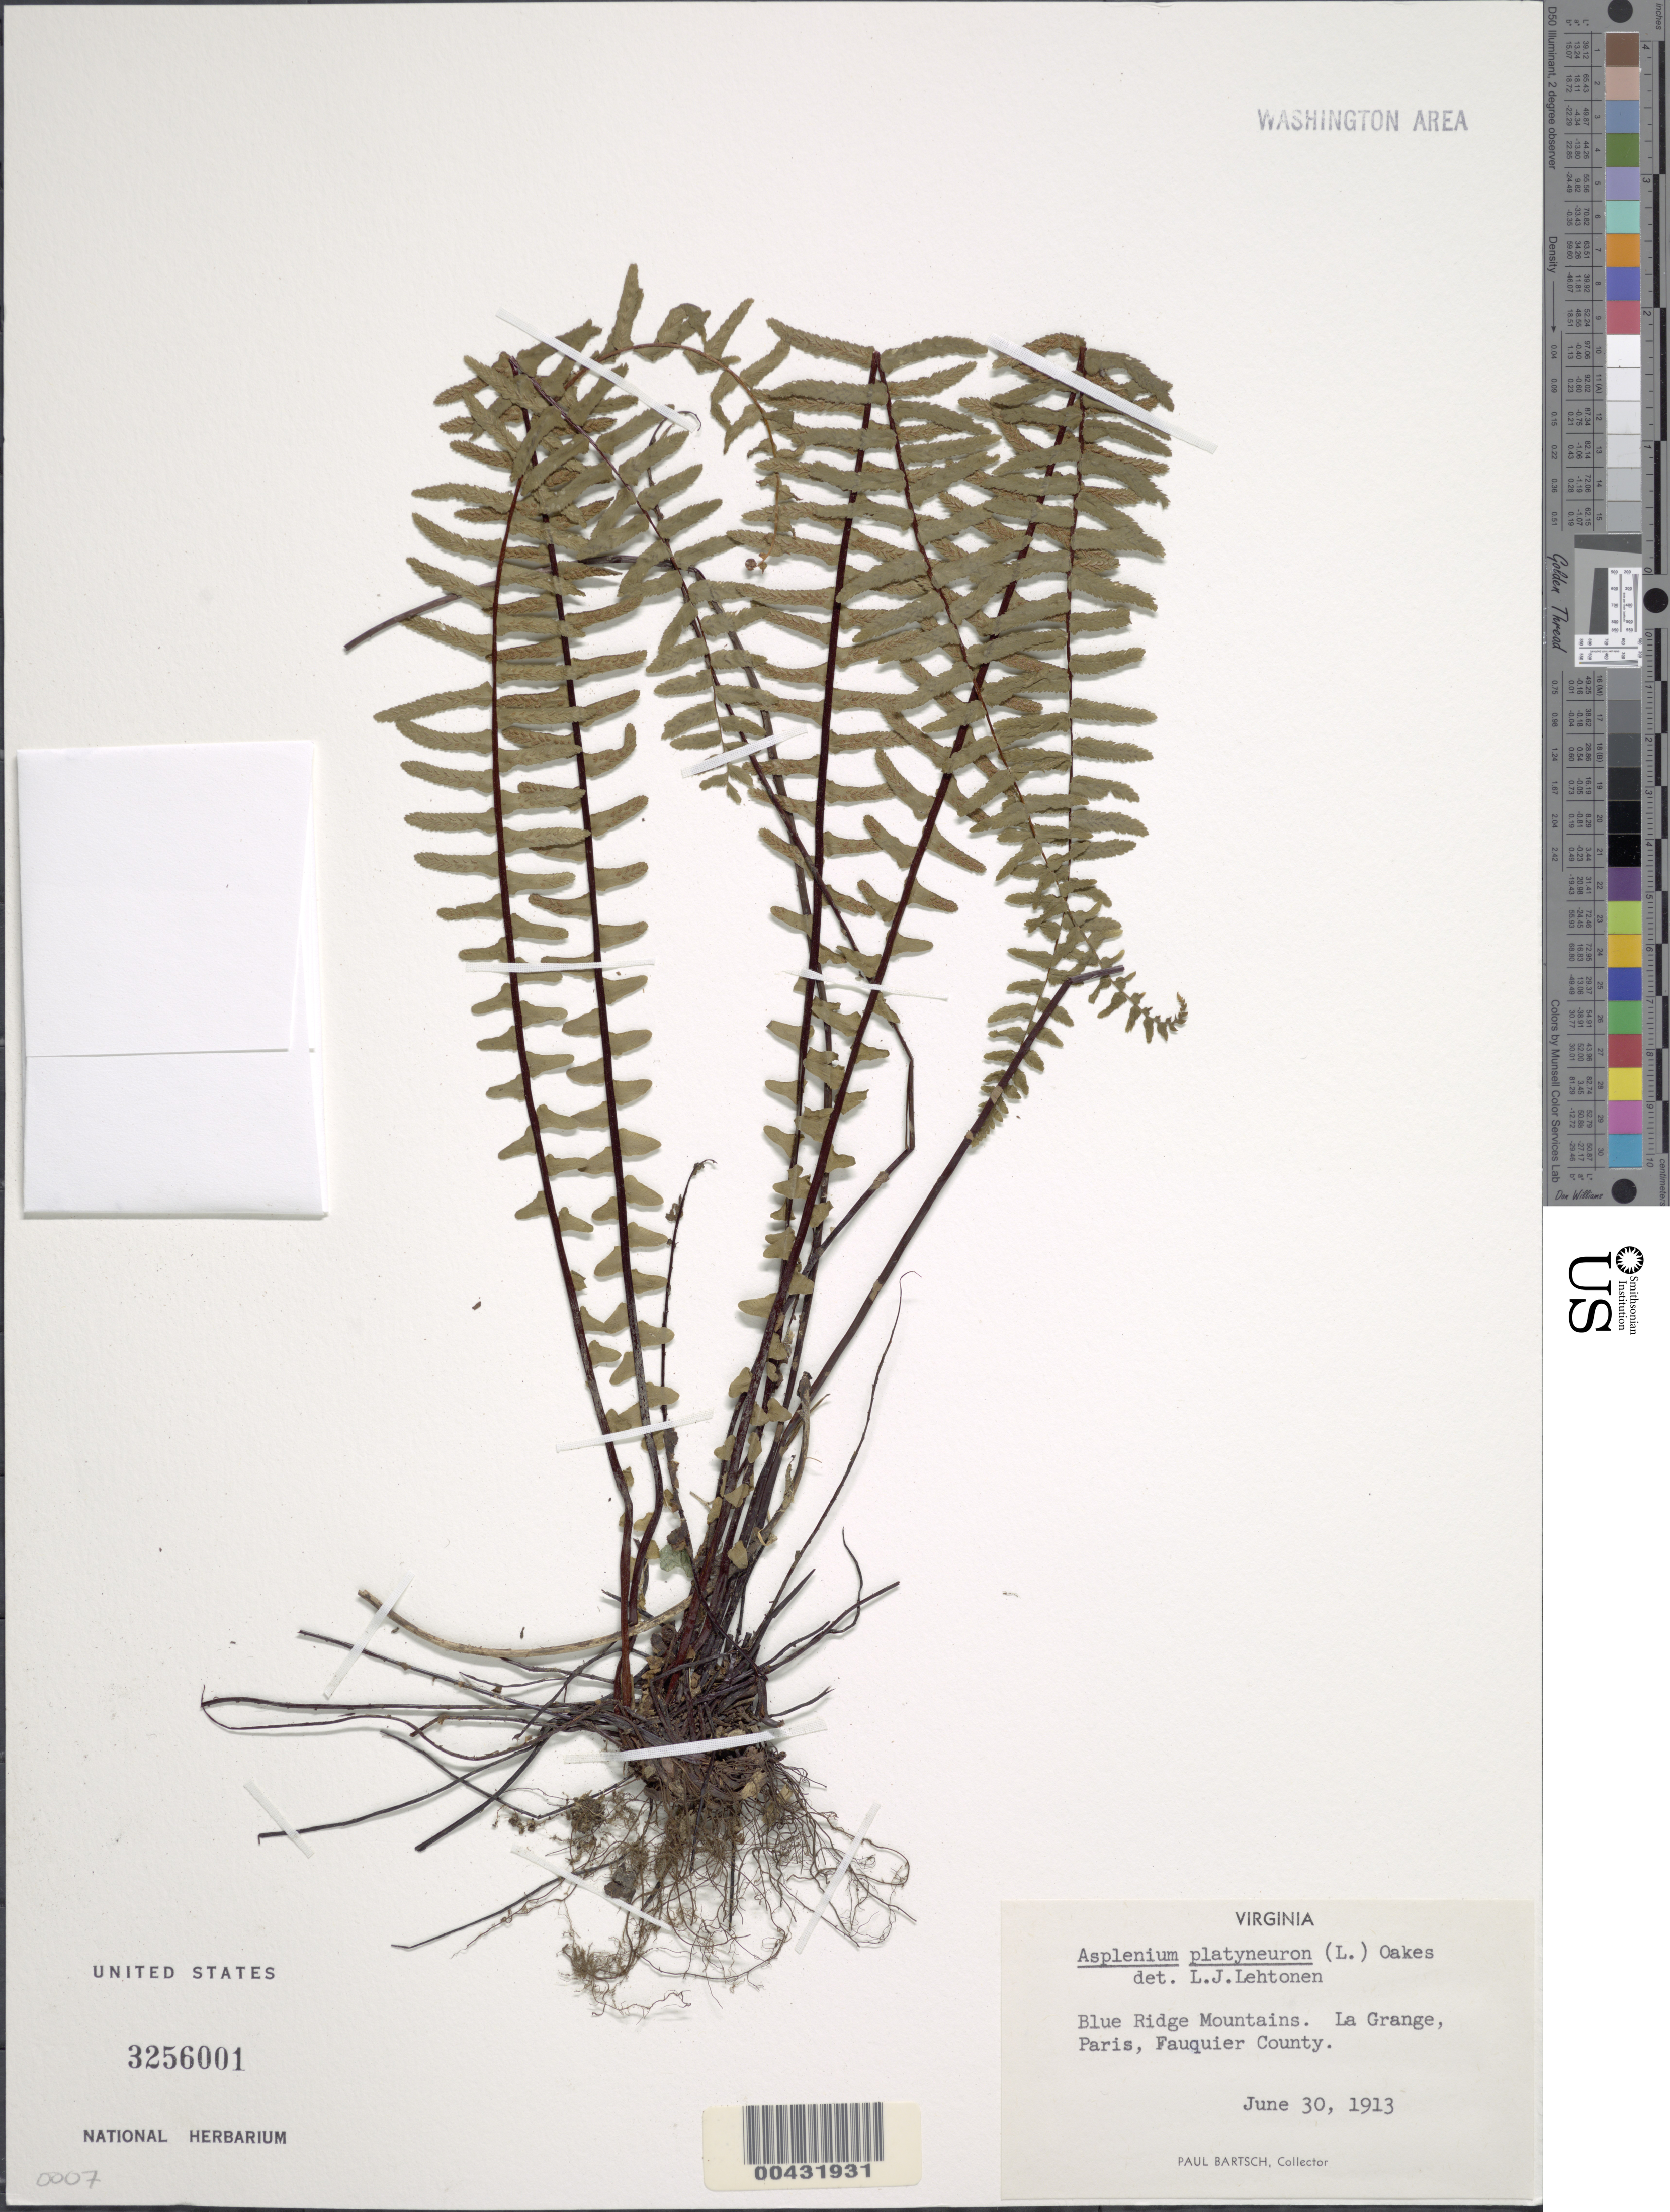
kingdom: Plantae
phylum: Tracheophyta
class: Polypodiopsida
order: Polypodiales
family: Aspleniaceae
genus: Asplenium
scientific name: Asplenium platyneuron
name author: (L.) Britton, Stearns & Poggenb.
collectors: P. Bartsch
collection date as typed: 30 Jun 1913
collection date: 1913-06-30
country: United States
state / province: Virginia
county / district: Fauquier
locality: Blue Ridge Mountains, La Grange, Paris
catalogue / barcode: US 3256001